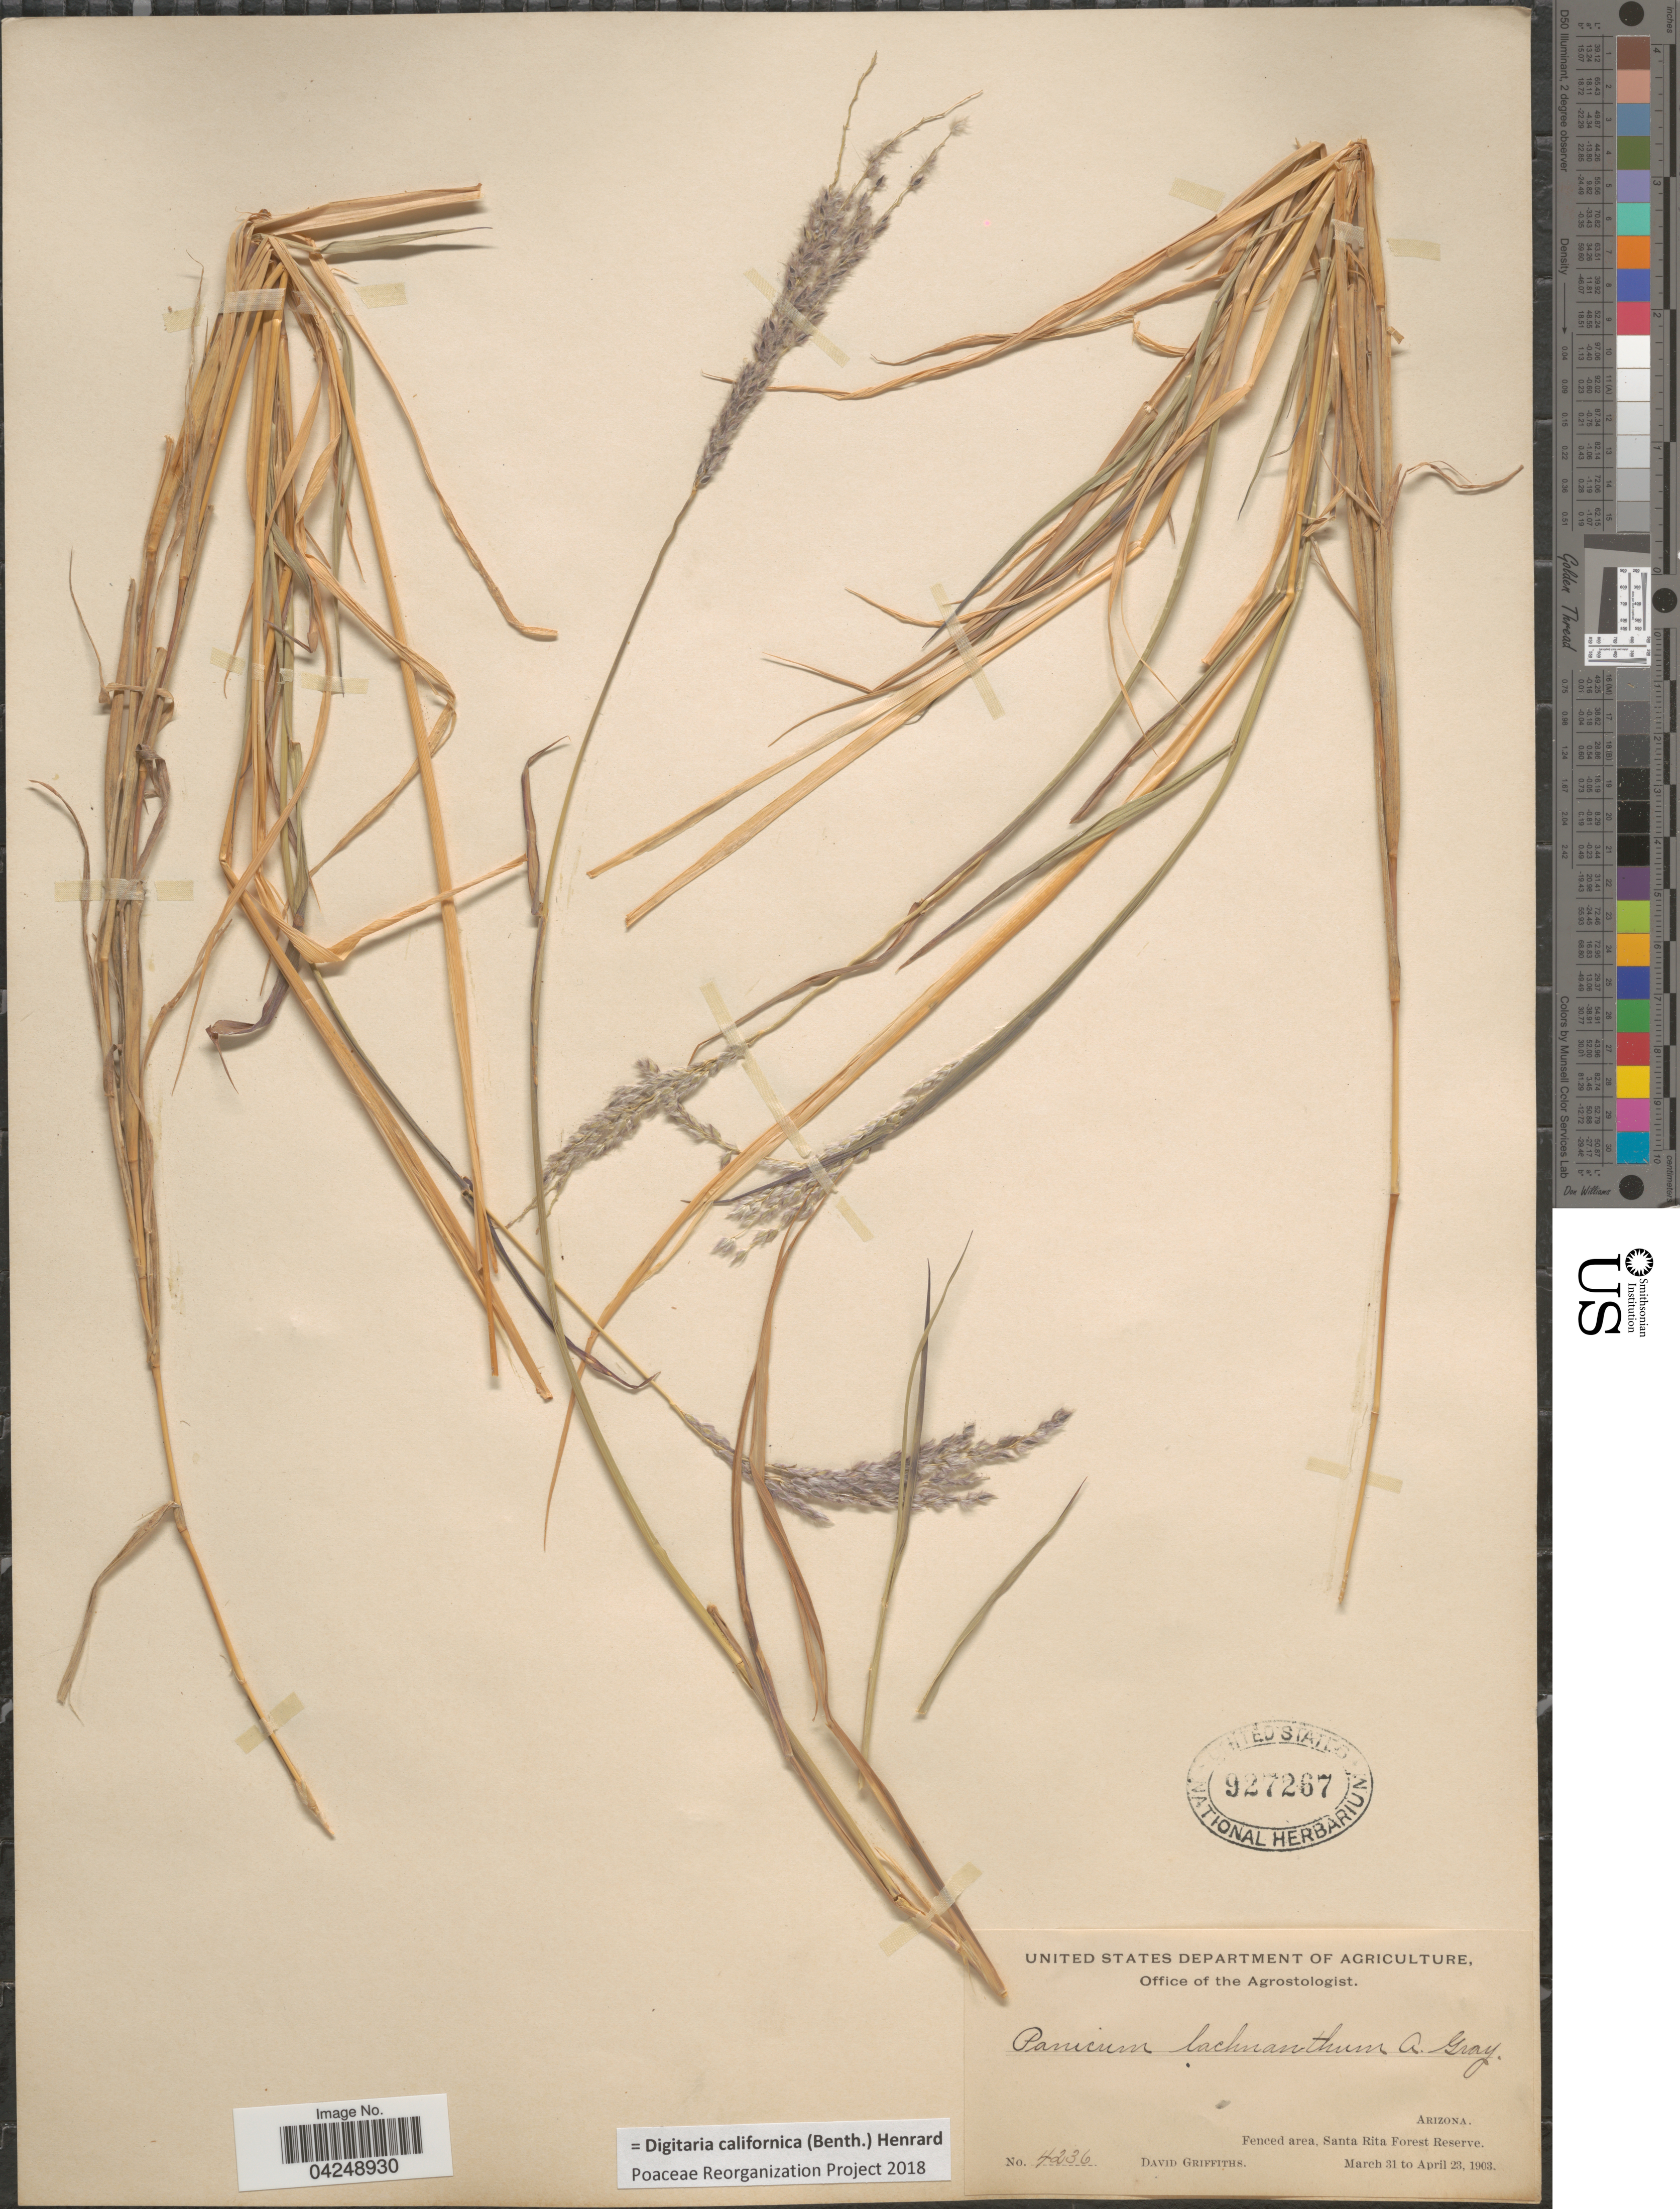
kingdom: Plantae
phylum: Tracheophyta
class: Liliopsida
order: Poales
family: Poaceae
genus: Digitaria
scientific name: Digitaria californica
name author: (Benth.) Henr.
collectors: D. Griffiths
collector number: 4236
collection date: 1903-03-31/1903-04-23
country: United States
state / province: Arizona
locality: Fenced area, Santa Rita Forest Reserve.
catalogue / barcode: US 927267